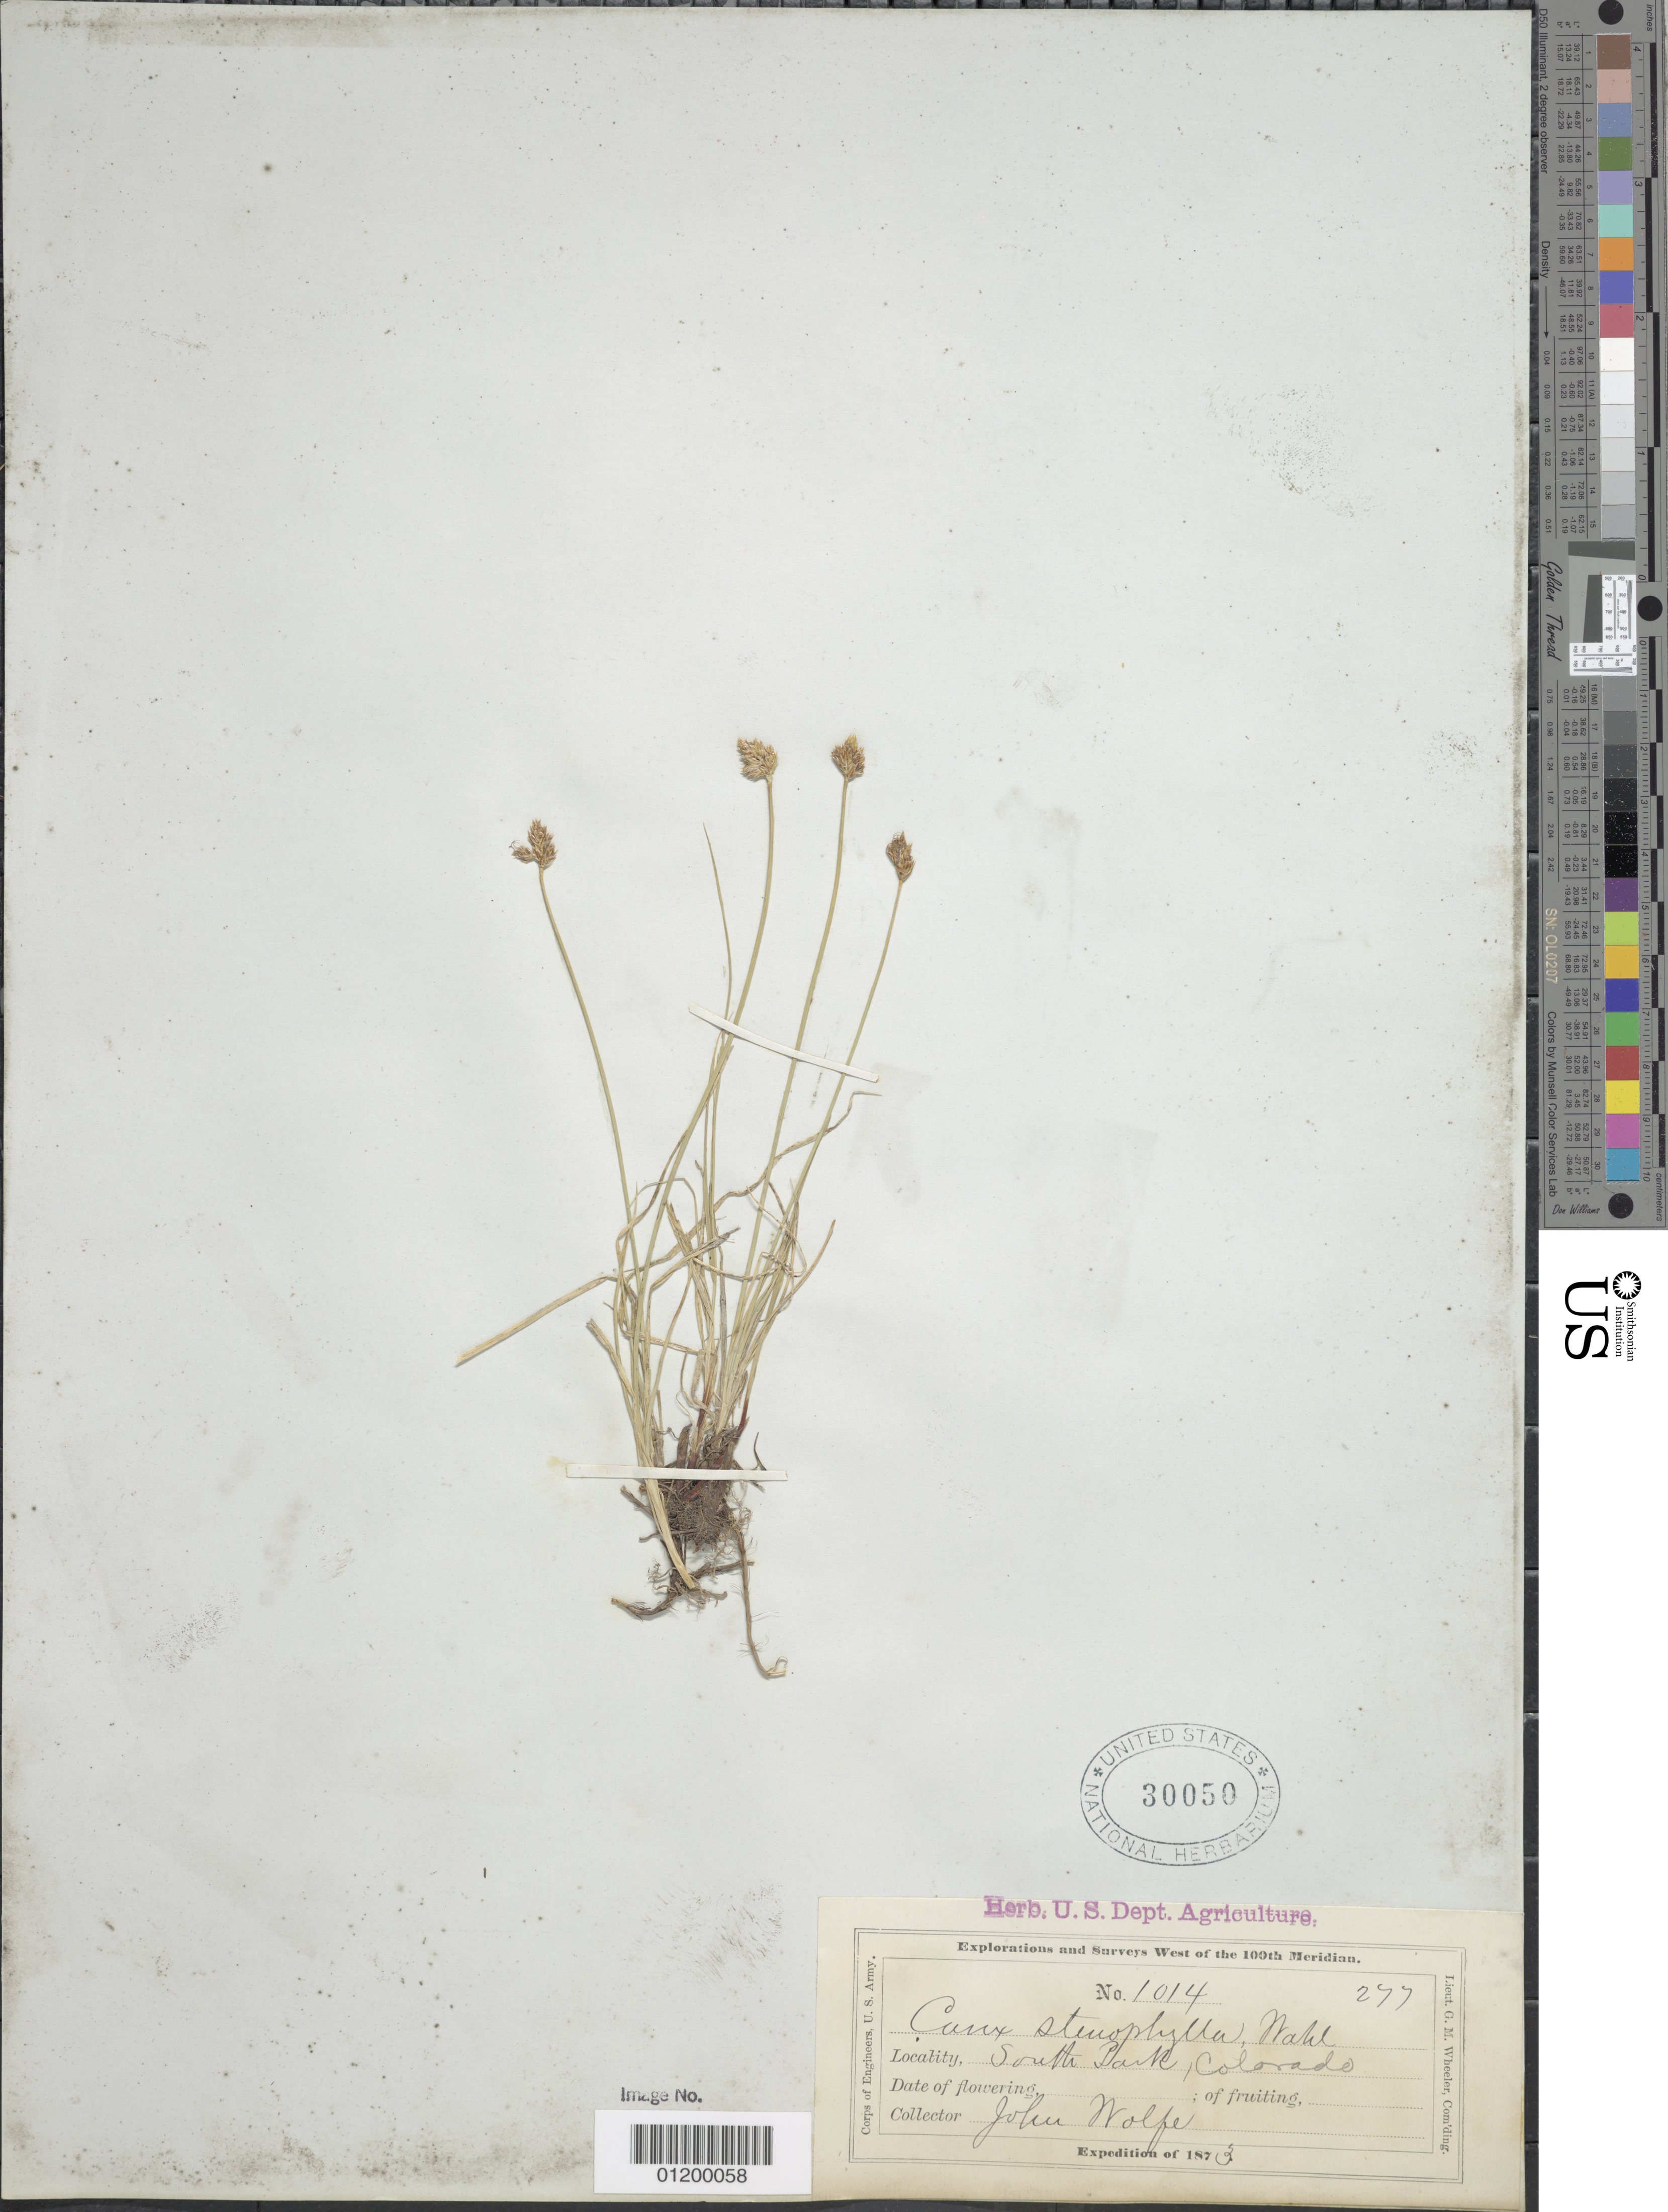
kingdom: Plantae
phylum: Tracheophyta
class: Liliopsida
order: Poales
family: Cyperaceae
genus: Carex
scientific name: Carex stenophylla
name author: Wahlenb.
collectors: J. Wolf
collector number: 1014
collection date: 1873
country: United States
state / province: Colorado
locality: South Park, Col Ter.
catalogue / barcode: US 30050